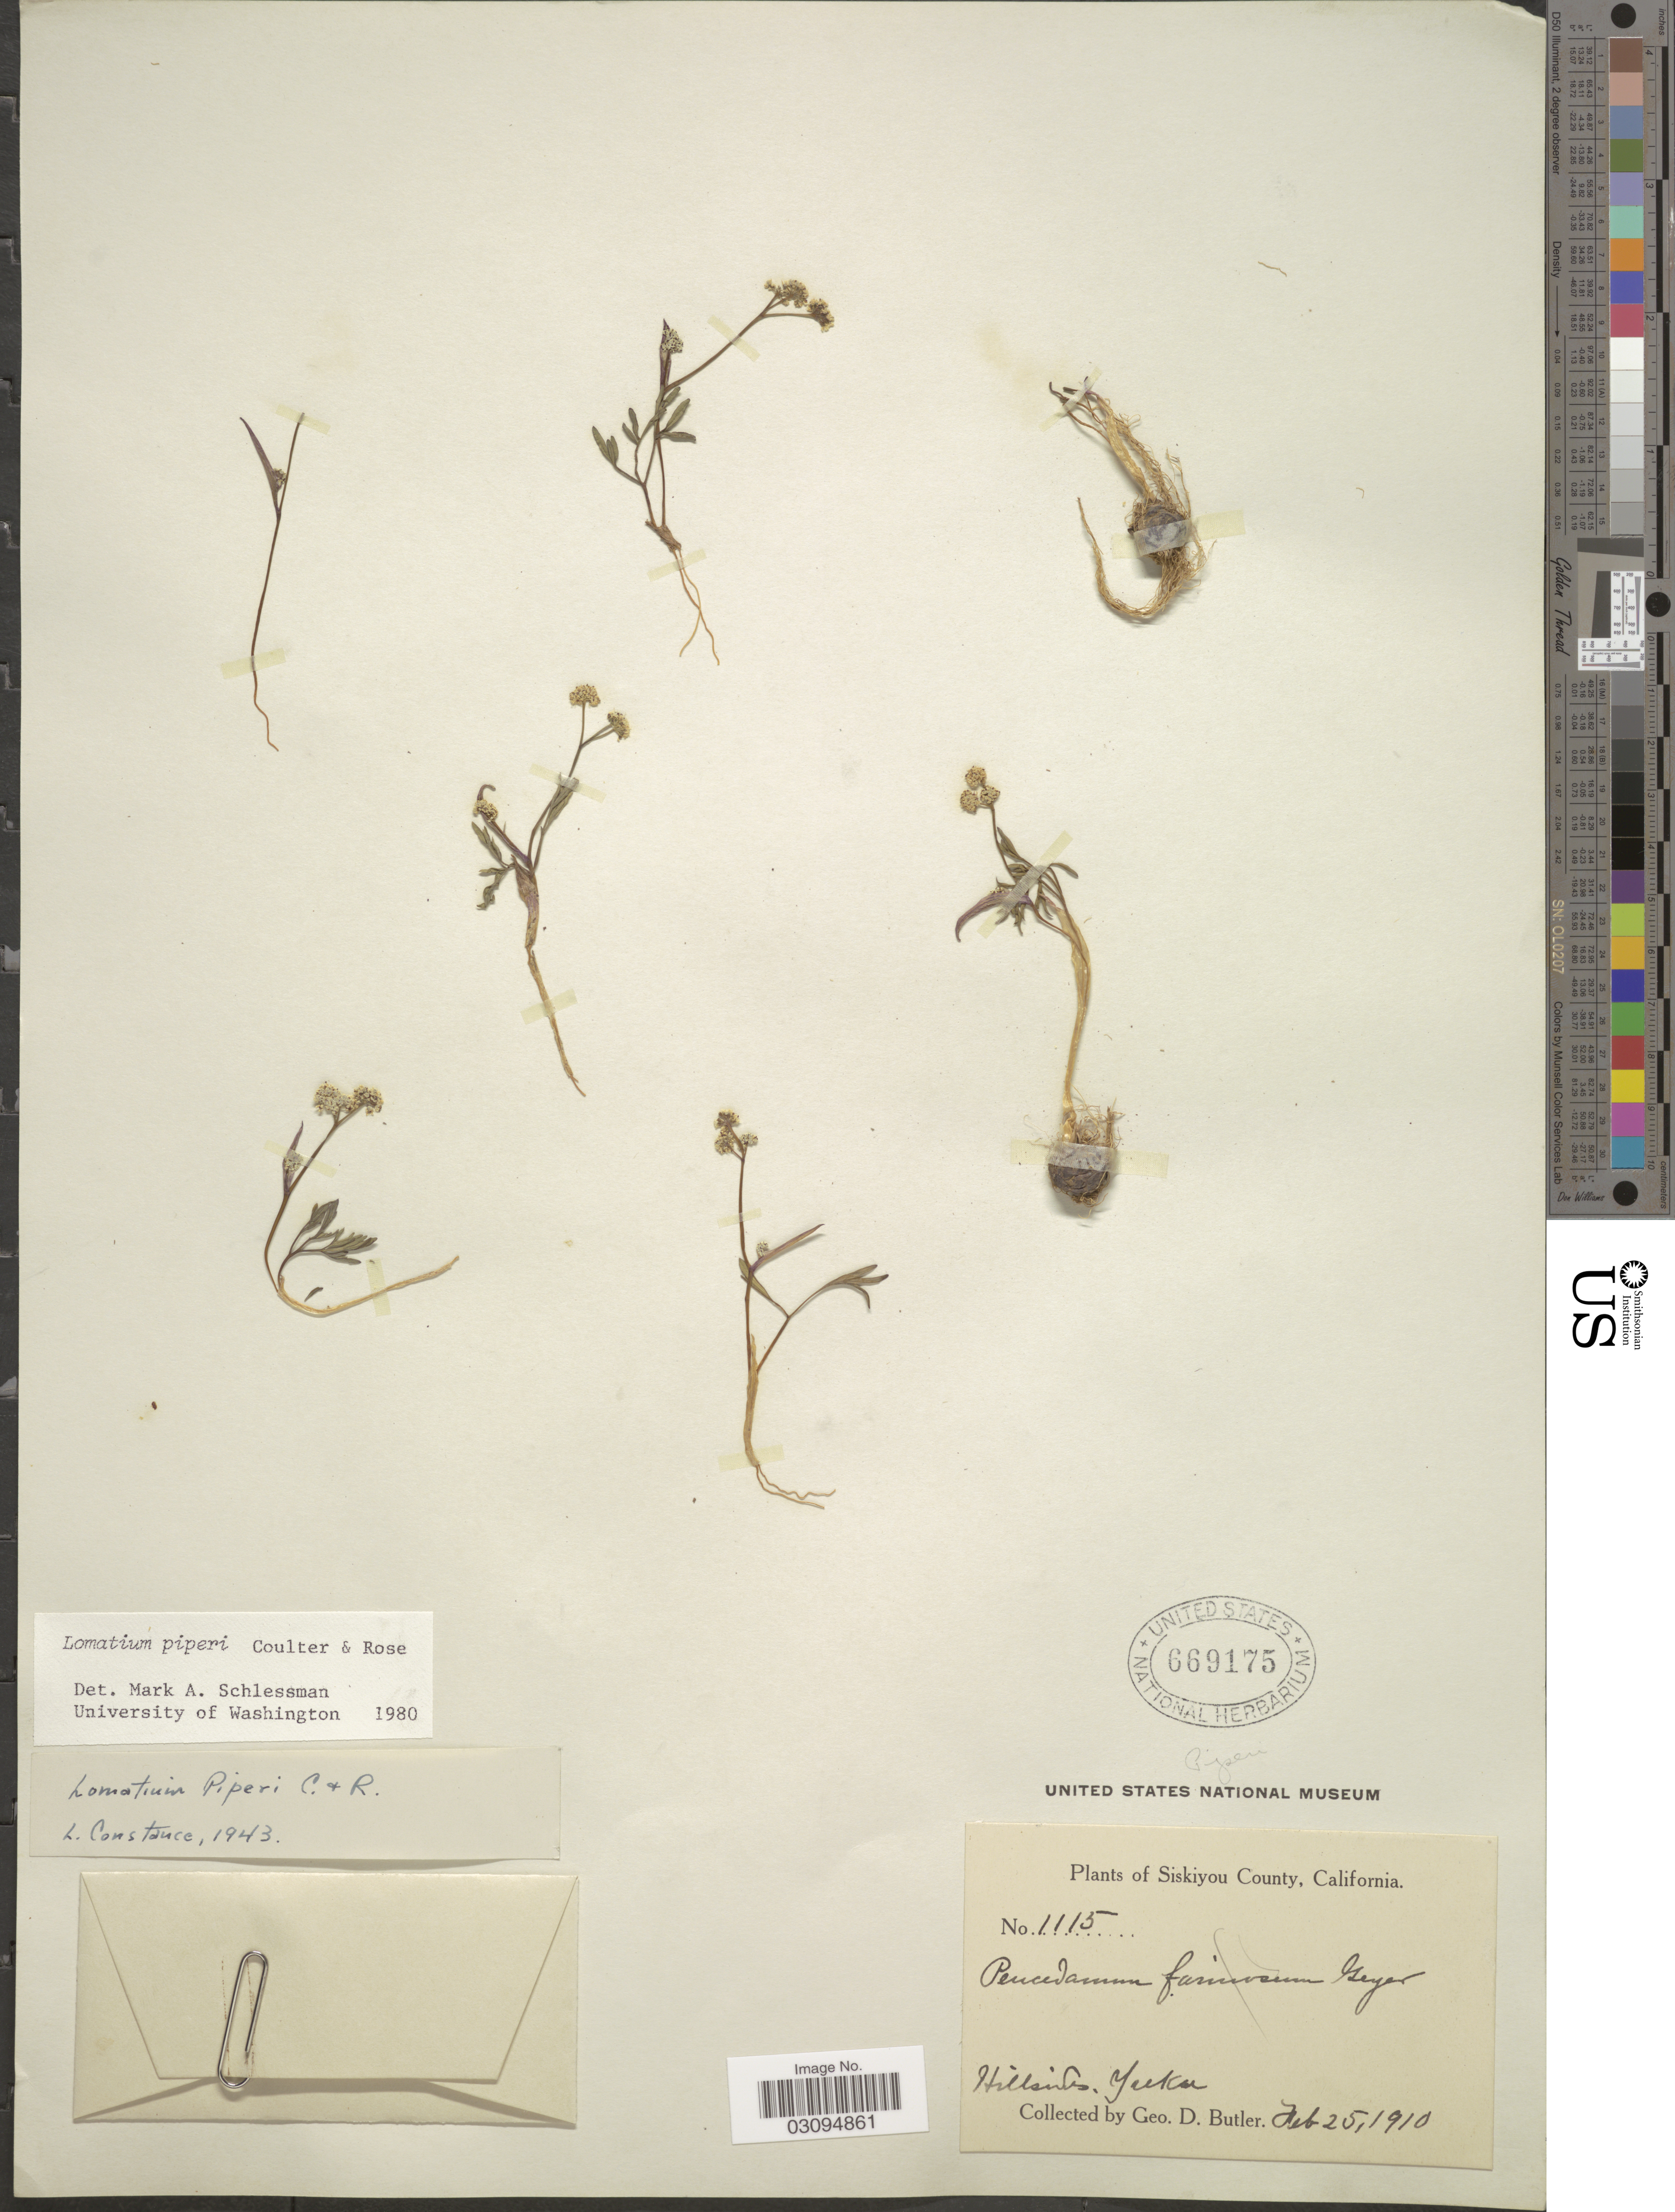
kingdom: Plantae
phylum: Tracheophyta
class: Magnoliopsida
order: Apiales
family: Apiaceae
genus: Lomatium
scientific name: Lomatium piperi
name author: J.M. Coult. & Rose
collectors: G. D. Butler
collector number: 1115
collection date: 1910-02-25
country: United States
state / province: California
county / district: Siskiyou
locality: Siskiyou County. Hillsides, Yerka.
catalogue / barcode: US 669175